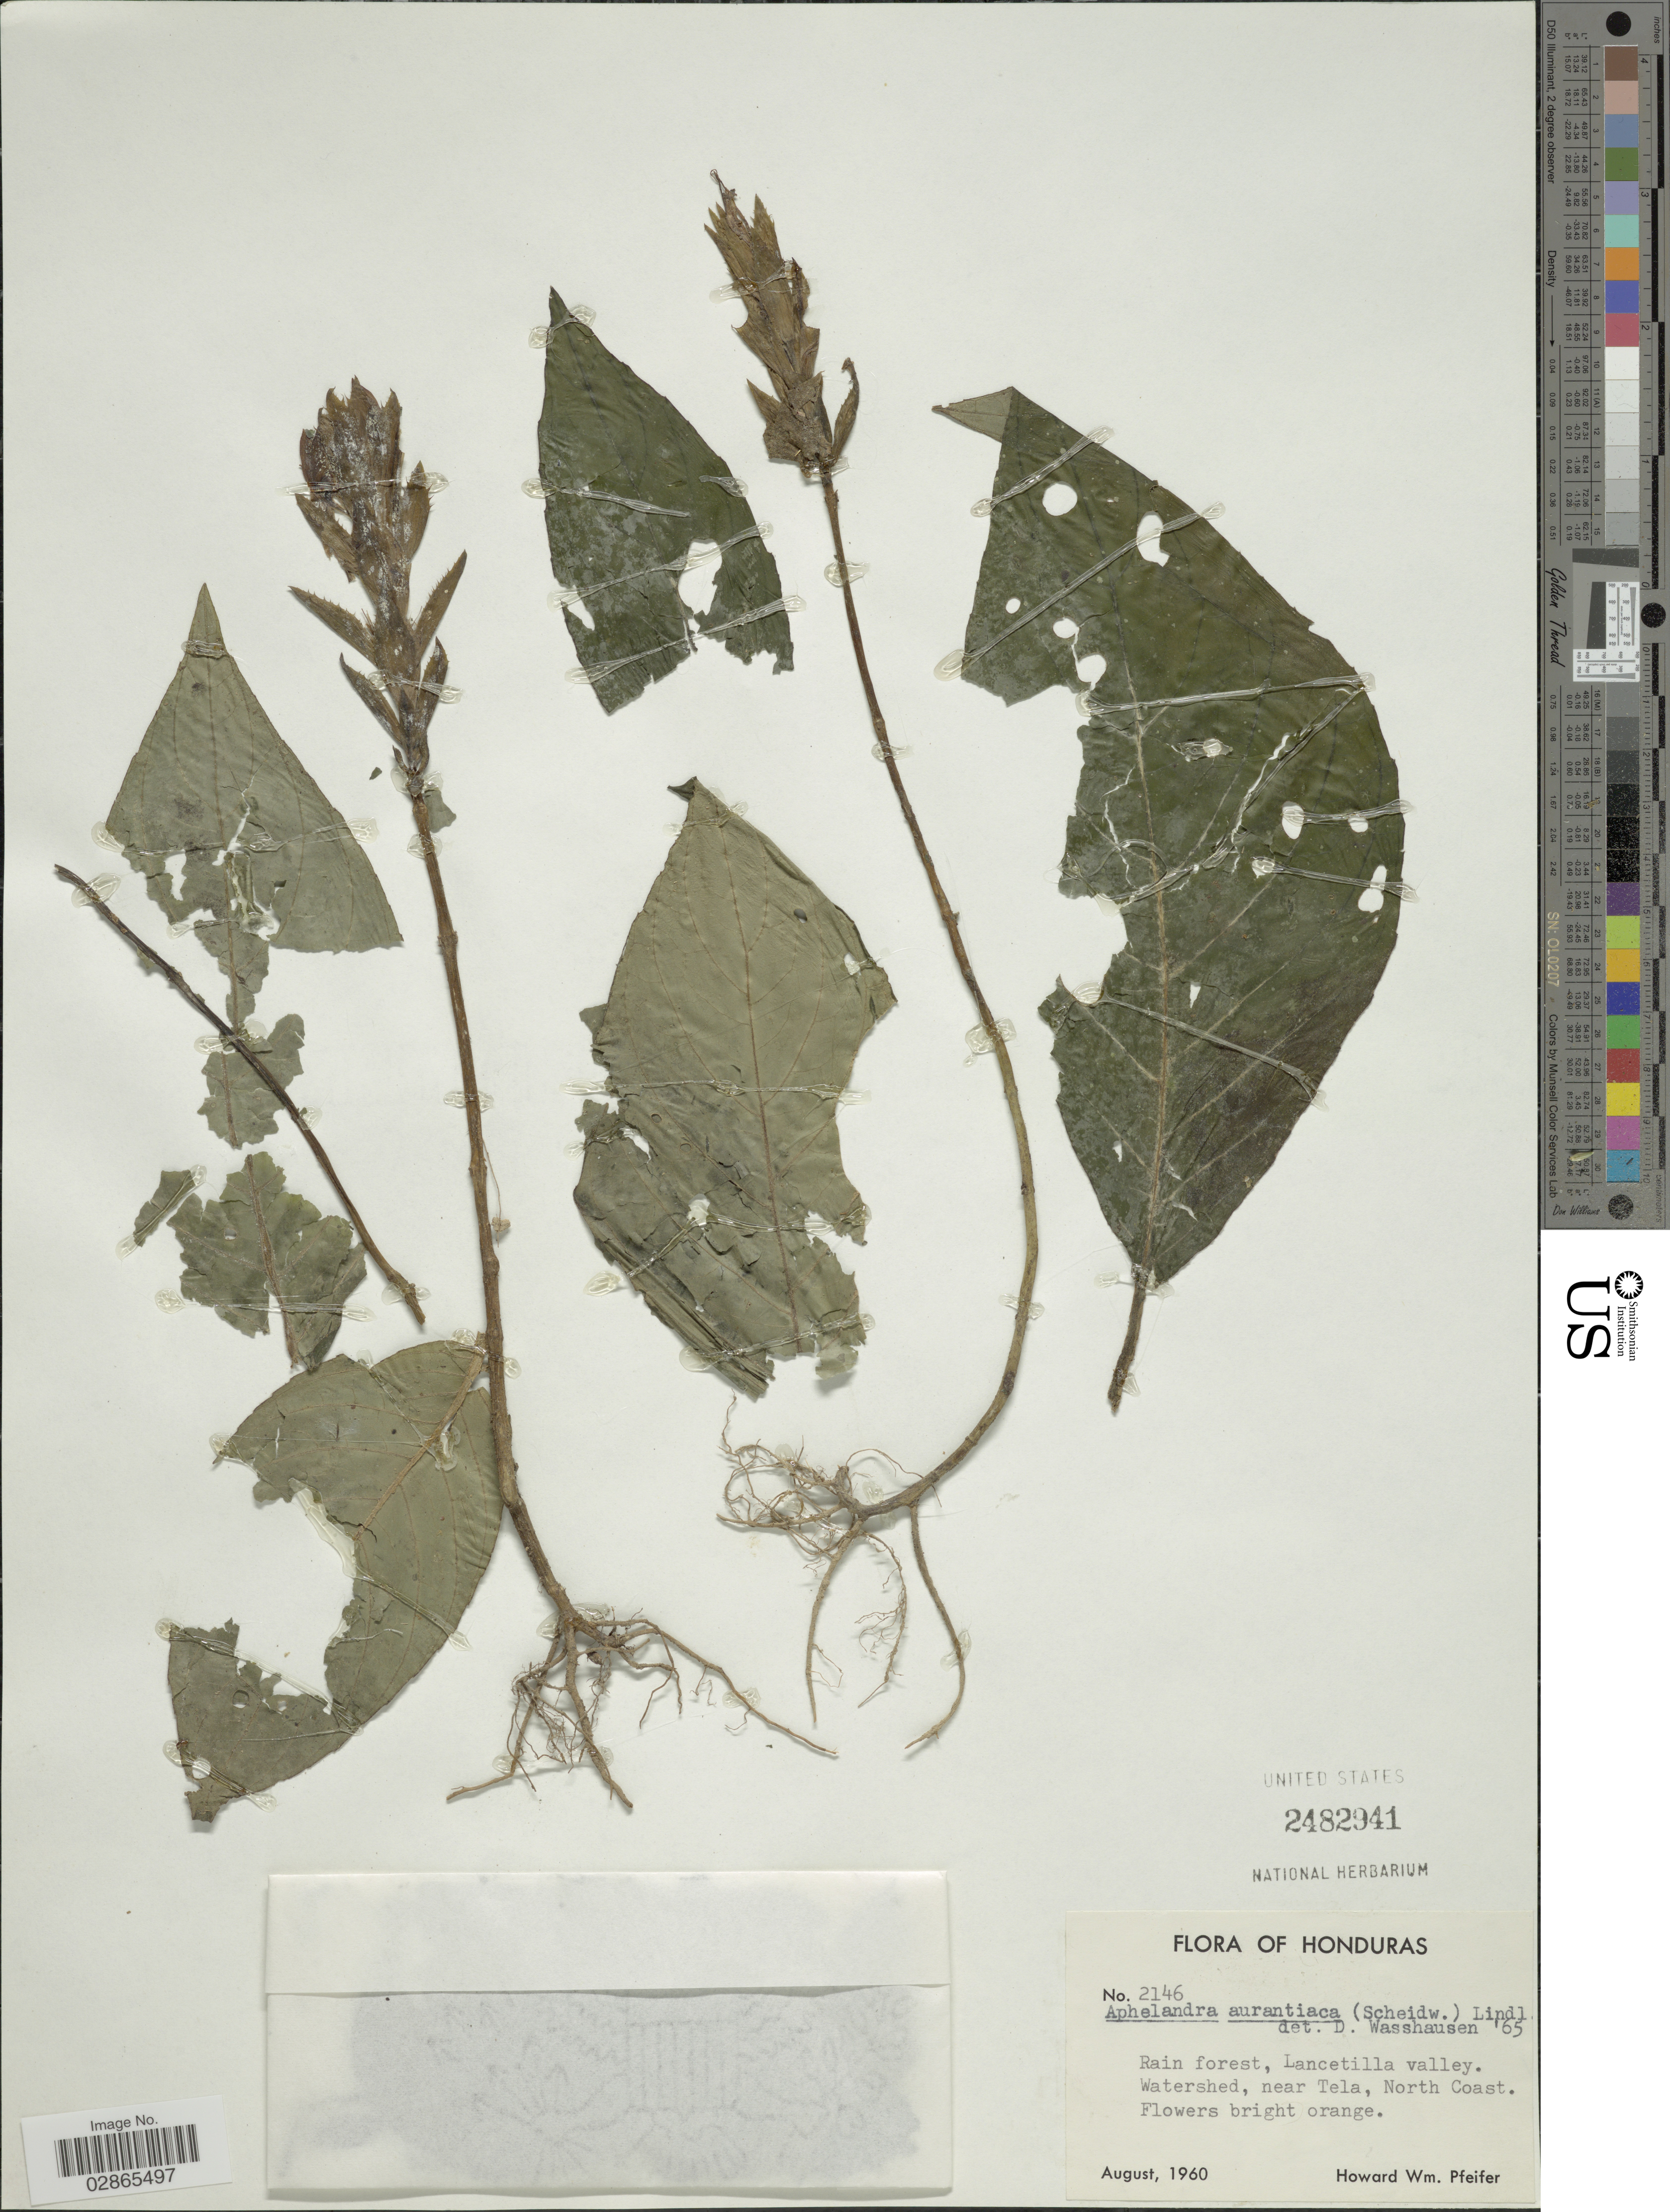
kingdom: Plantae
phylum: Tracheophyta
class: Magnoliopsida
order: Lamiales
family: Acanthaceae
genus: Aphelandra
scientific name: Aphelandra aurantiaca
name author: (Scheidw.) Lindl.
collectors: H. W. Pfeifer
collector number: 2146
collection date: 1960-08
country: Honduras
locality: Lancetilla valley. Watershed, near Tela, North Coast.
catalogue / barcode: US 2482941